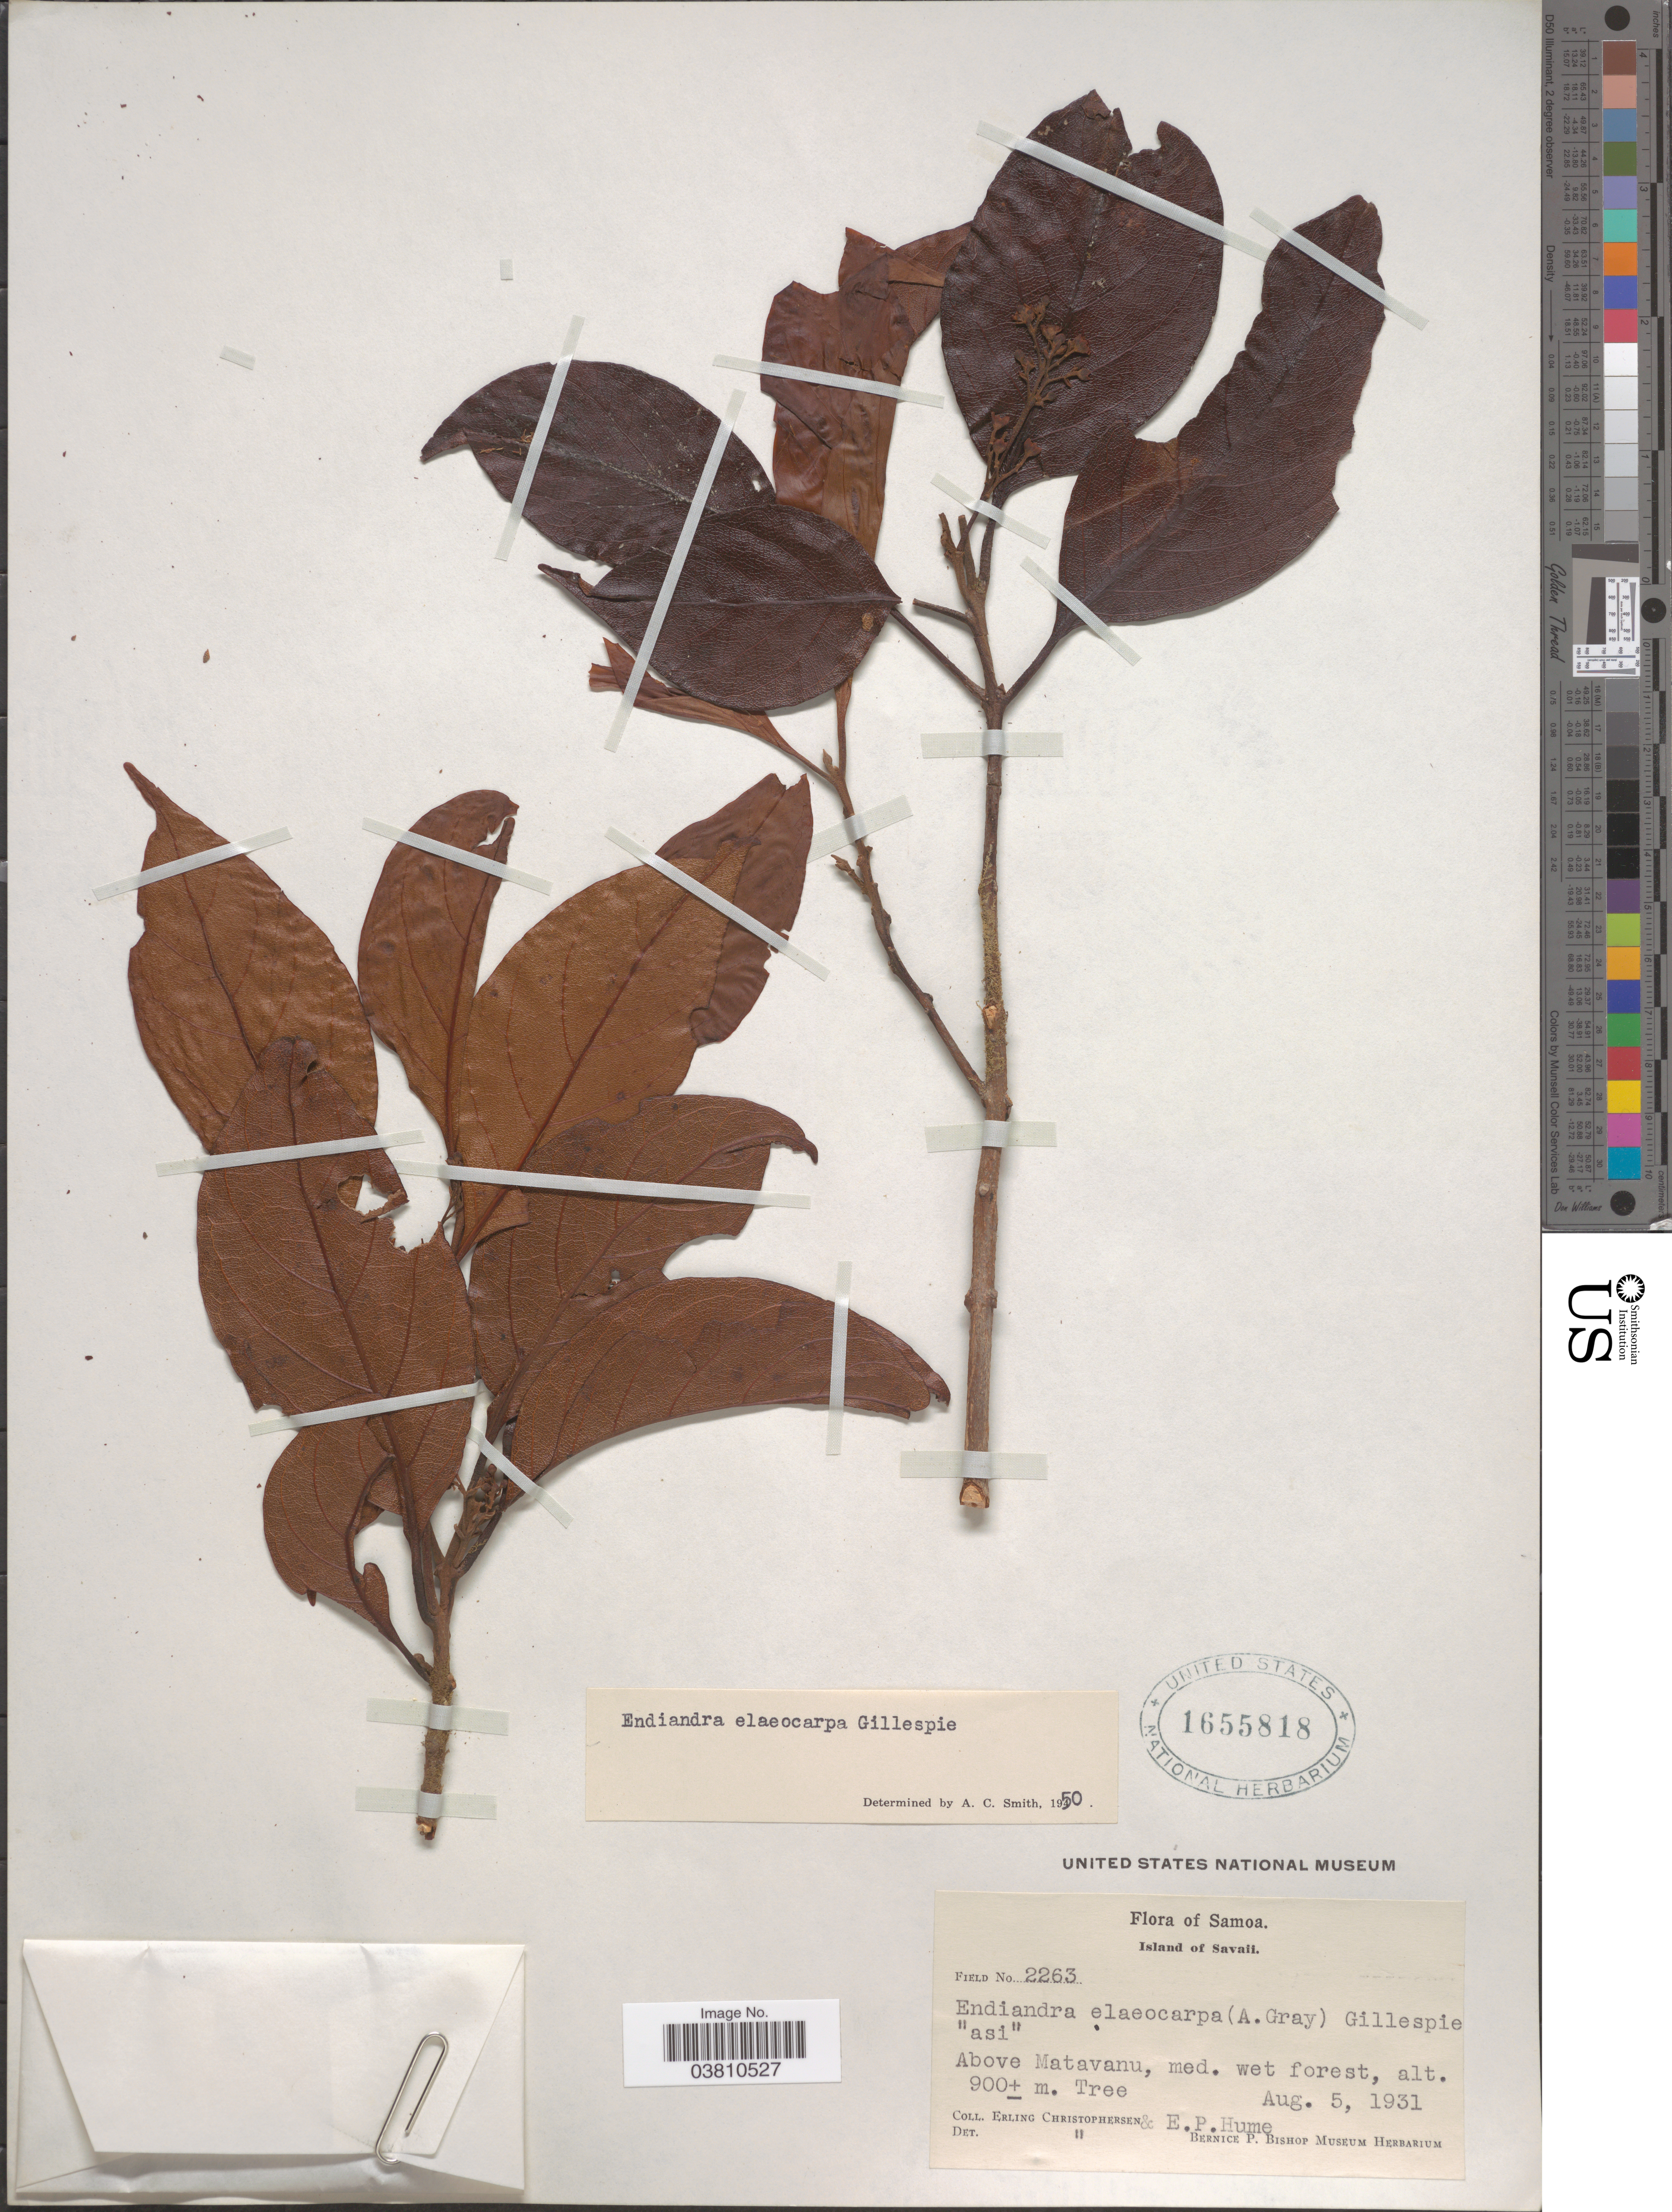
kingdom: Plantae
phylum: Tracheophyta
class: Magnoliopsida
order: Laurales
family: Lauraceae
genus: Endiandra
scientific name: Endiandra elaeocarpa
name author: Gillespie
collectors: E. Christophersen & E. P. Hume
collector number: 2263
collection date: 1931-08-05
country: Samoa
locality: Samoa. Island of Savaii. Above Matavanu, med. wet forest.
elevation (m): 900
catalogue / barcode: US 1655818